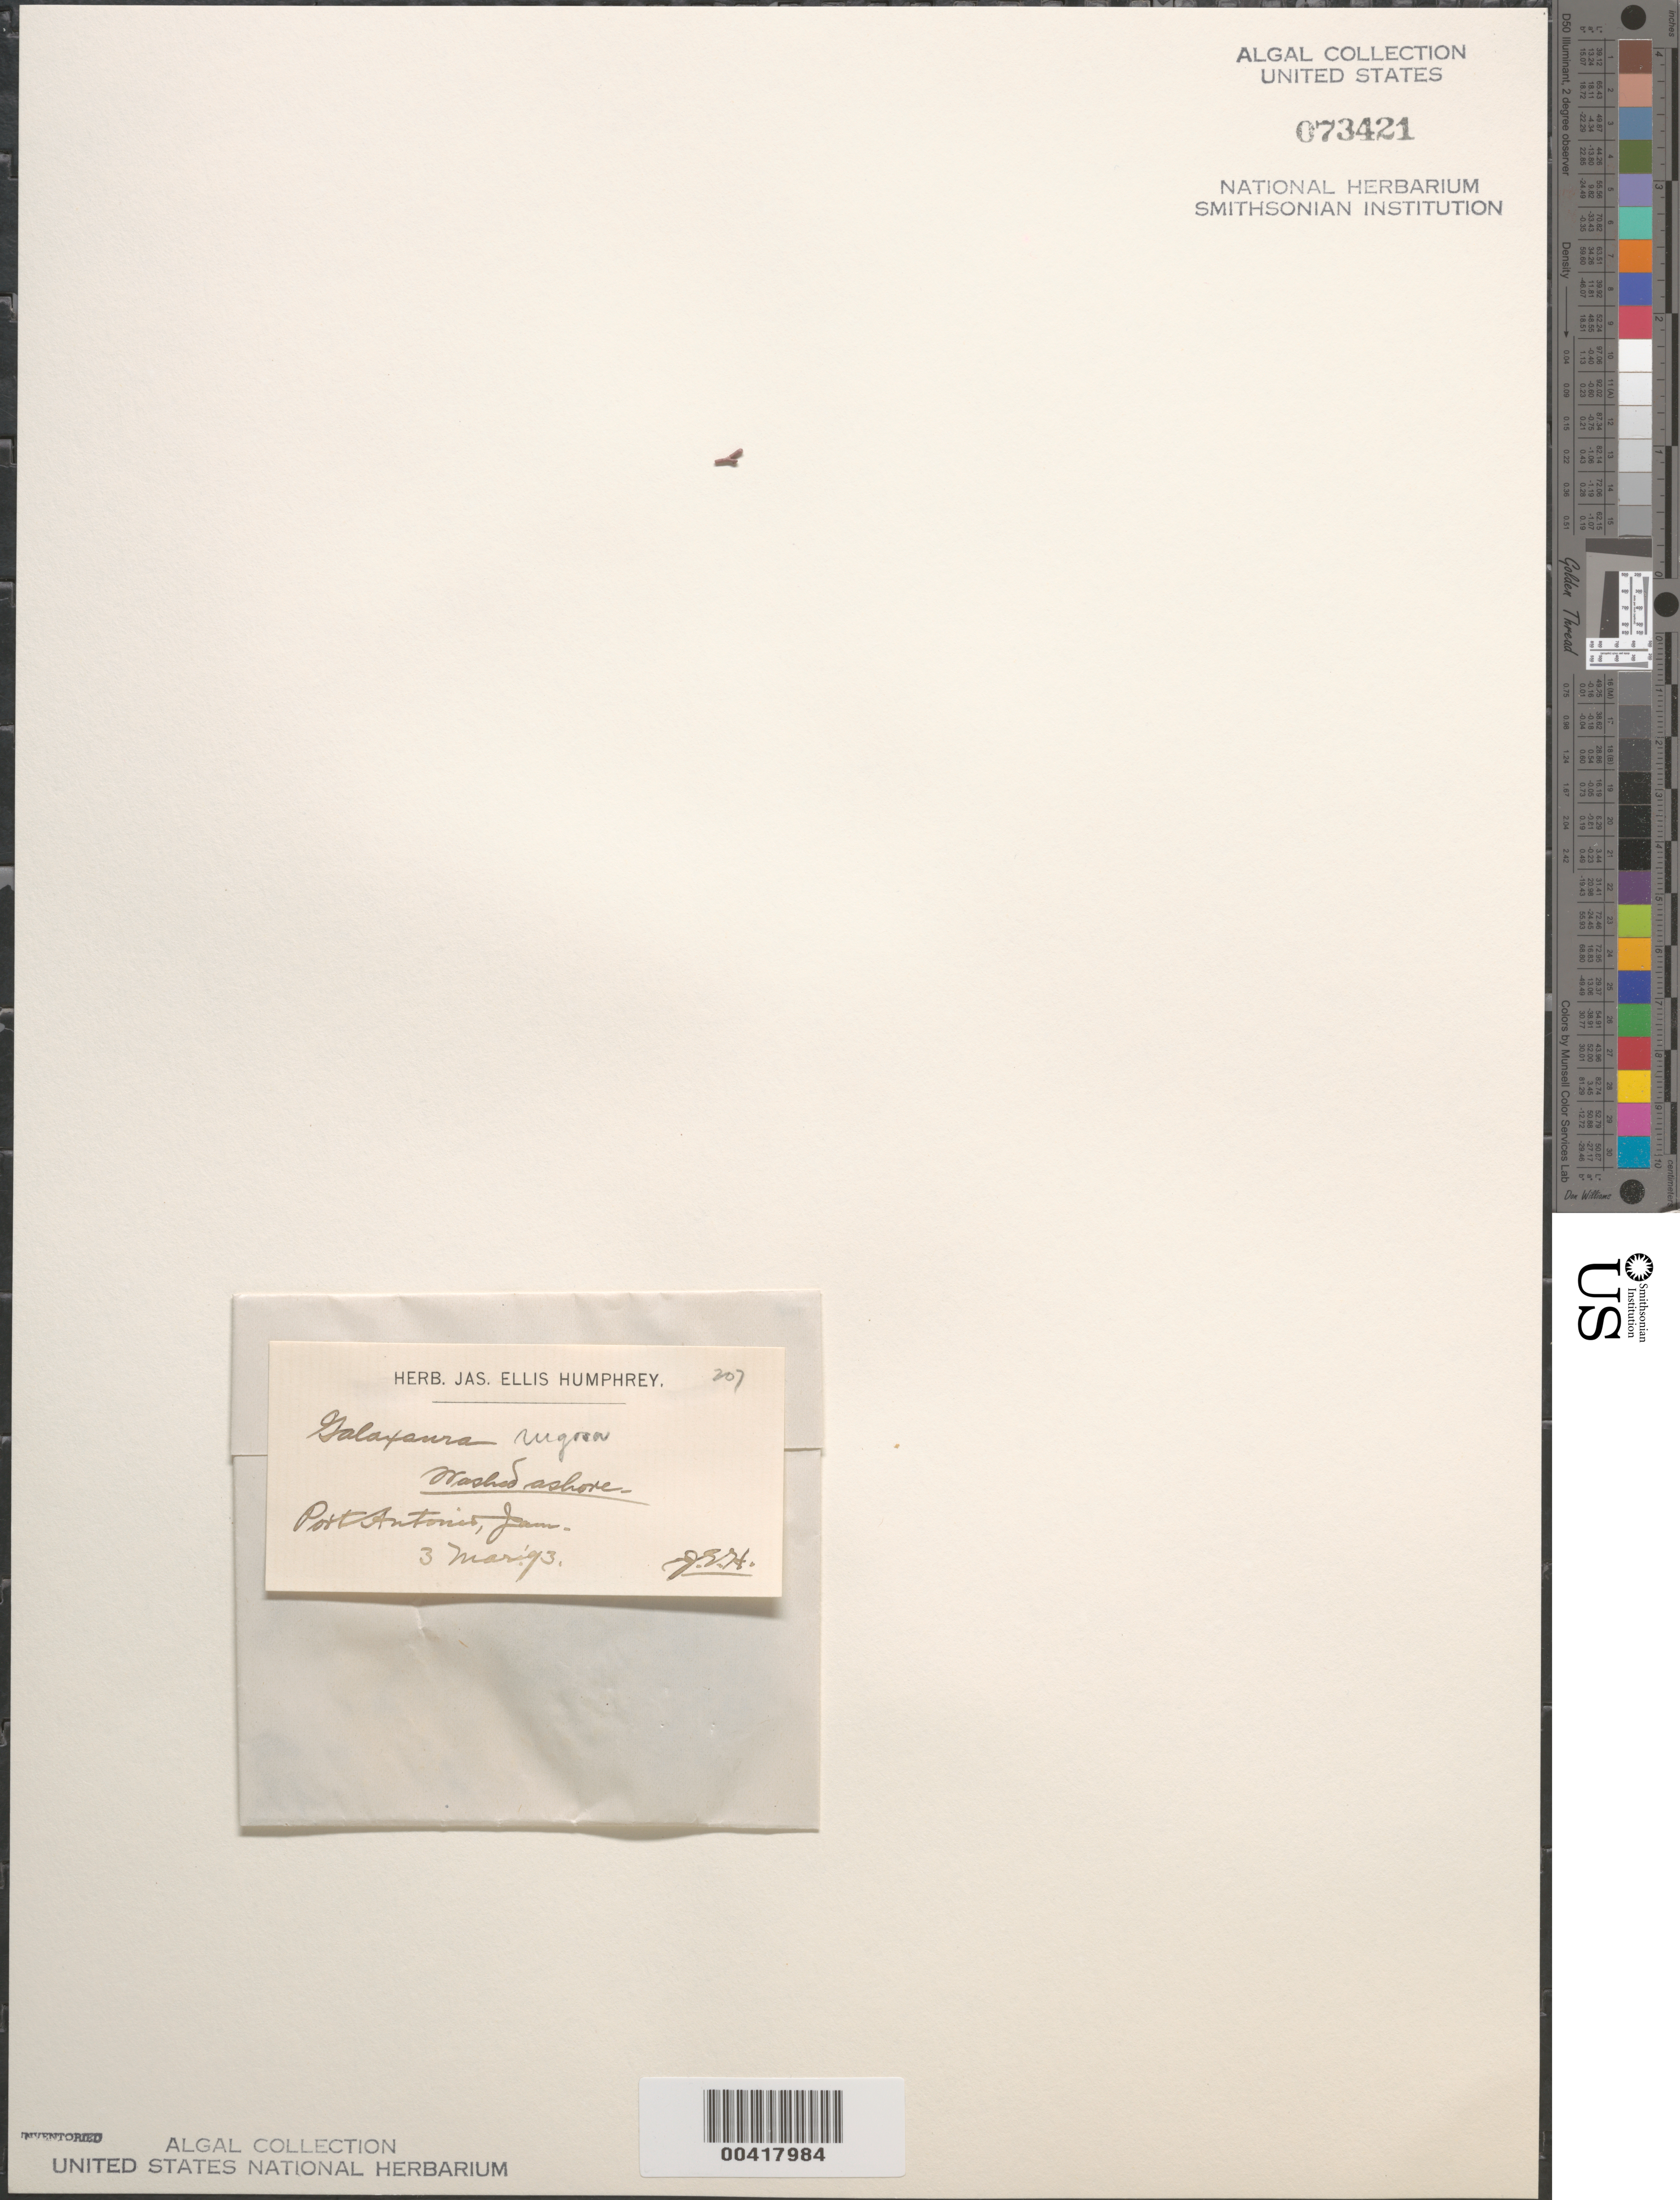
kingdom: Plantae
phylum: Rhodophyta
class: Florideophyceae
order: Nemaliales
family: Galaxauraceae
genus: Galaxaura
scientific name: Galaxaura rugosa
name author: (Ellis & Sol.) J.V.Lamouroux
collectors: J. Humphrey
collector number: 207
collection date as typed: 03 Mar 1893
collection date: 1893-03-03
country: Jamaica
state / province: Portland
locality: Port antonio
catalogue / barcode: US 73421